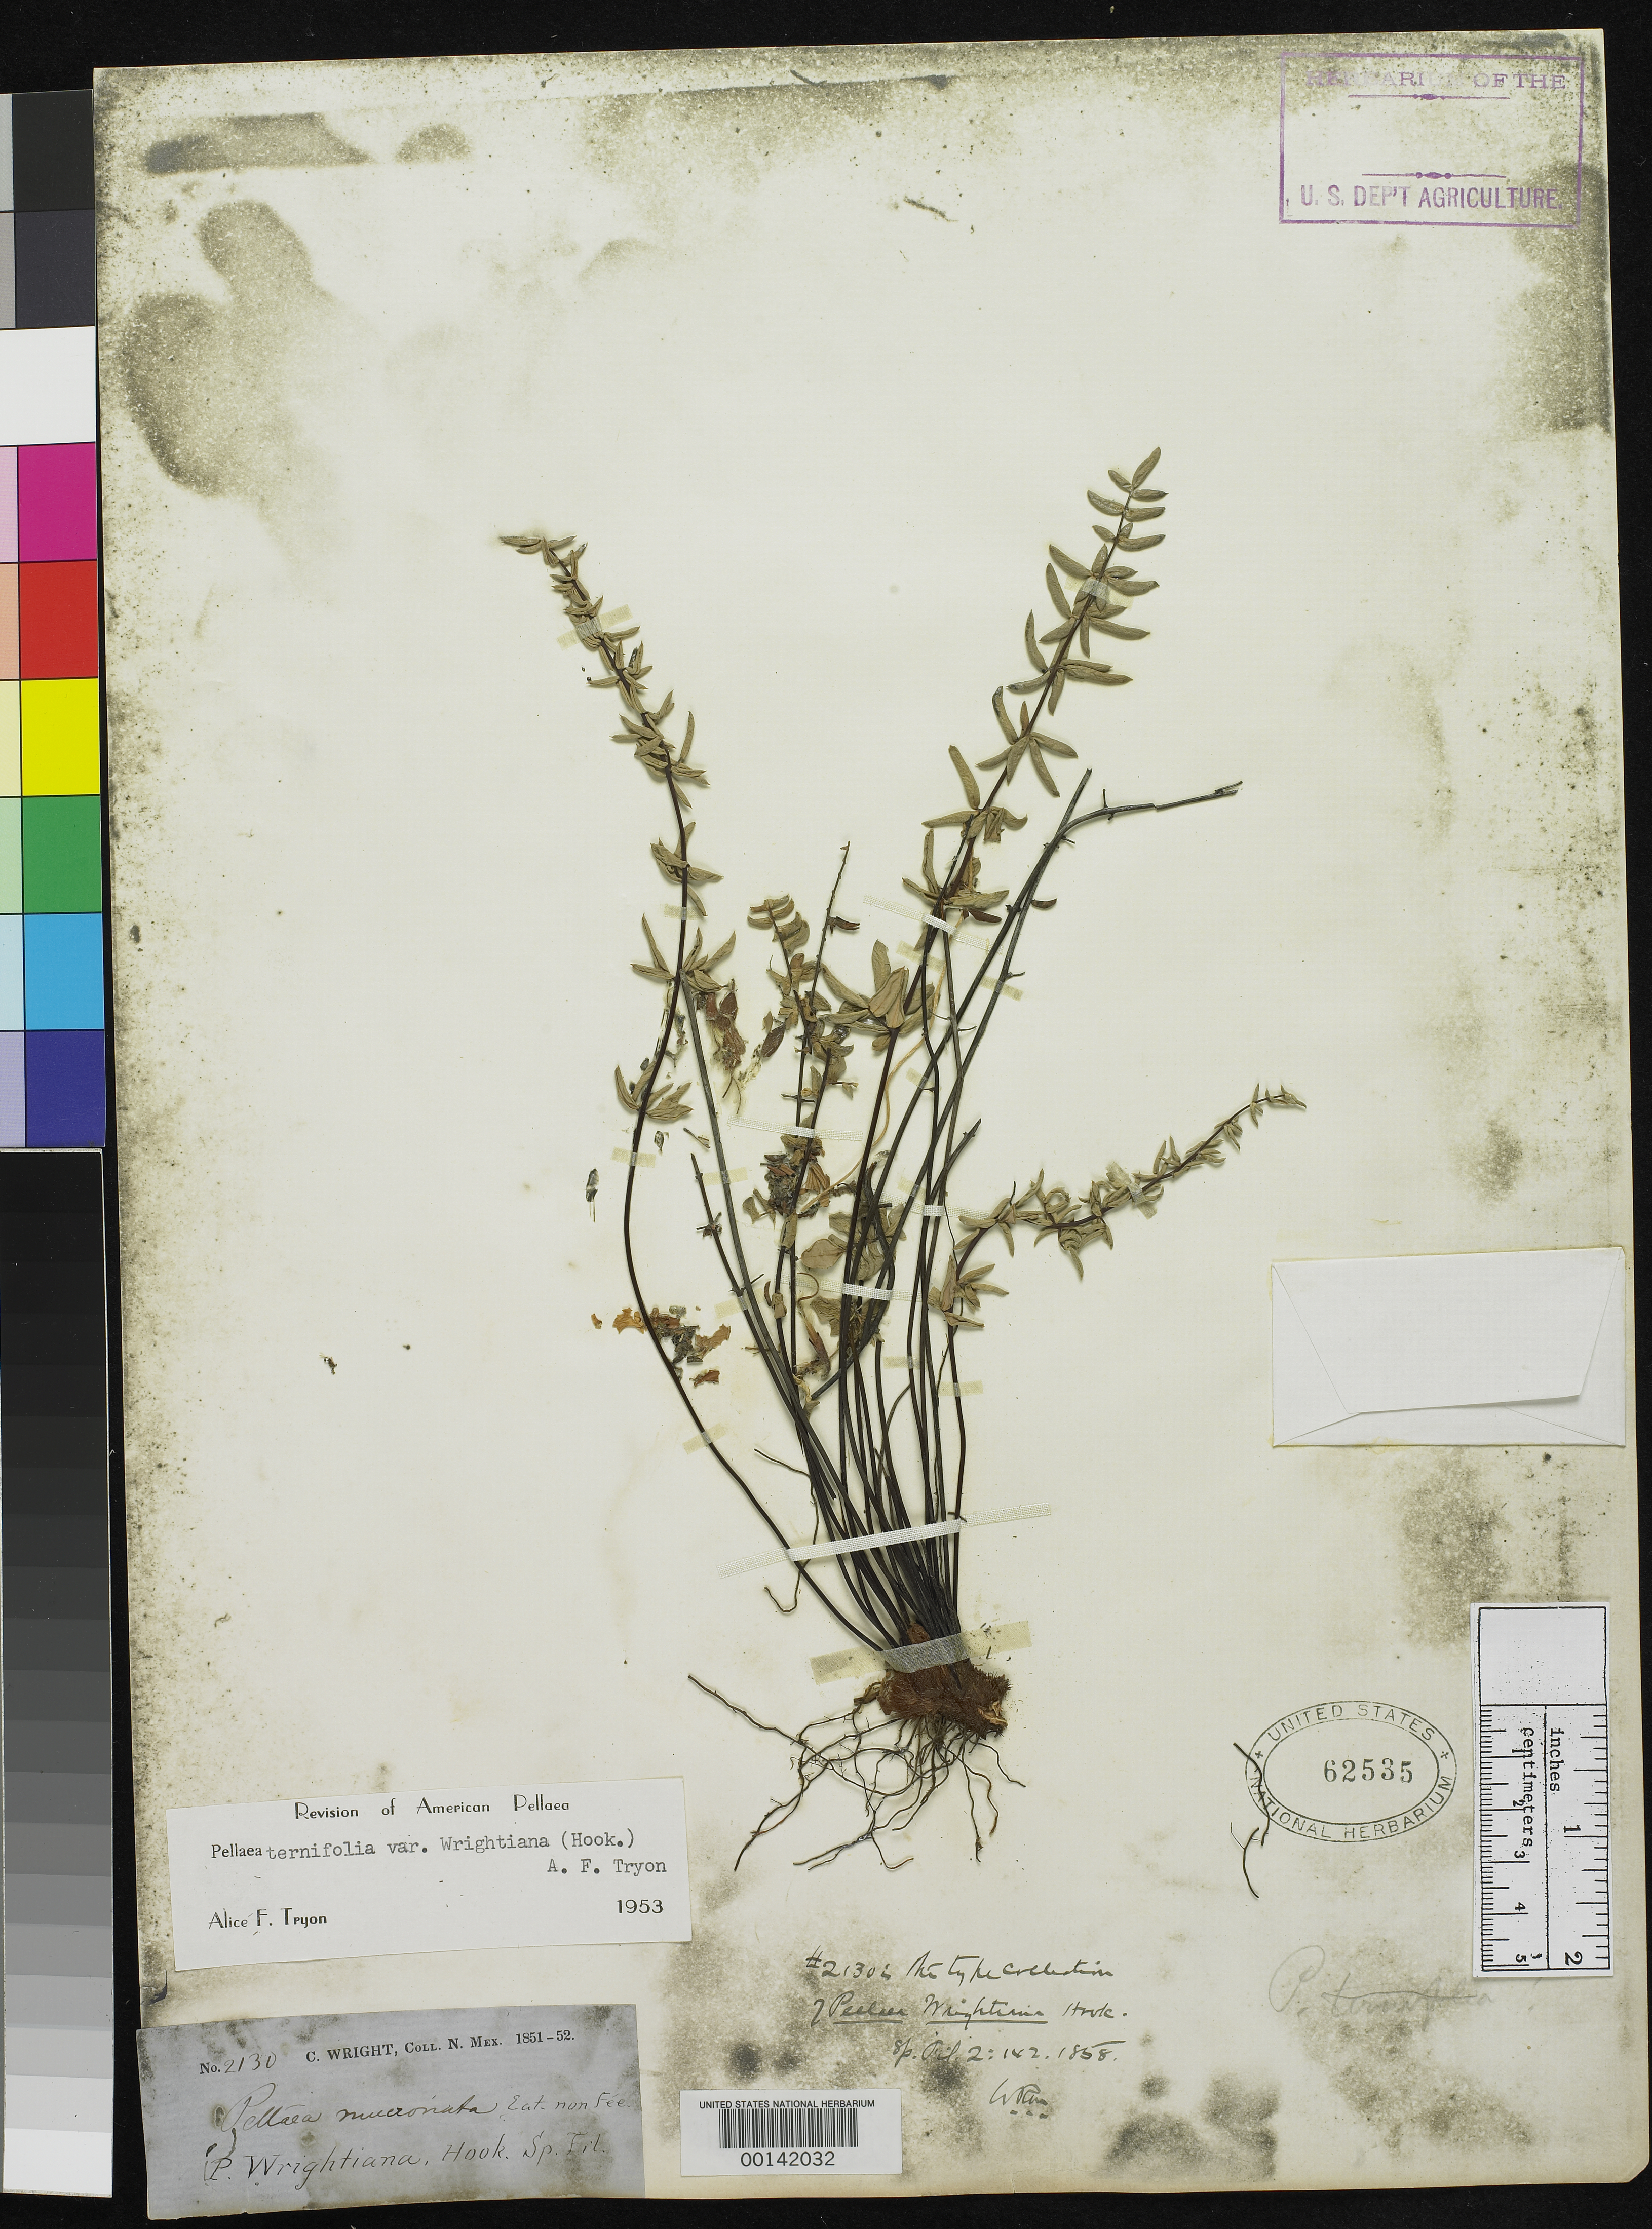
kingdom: Plantae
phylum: Tracheophyta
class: Polypodiopsida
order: Polypodiales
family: Pteridaceae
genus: Pellaea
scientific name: Pellaea wrightiana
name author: Hook.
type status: Type Collection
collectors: C. Wright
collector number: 2130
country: United States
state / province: New Mexico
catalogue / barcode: US 62535